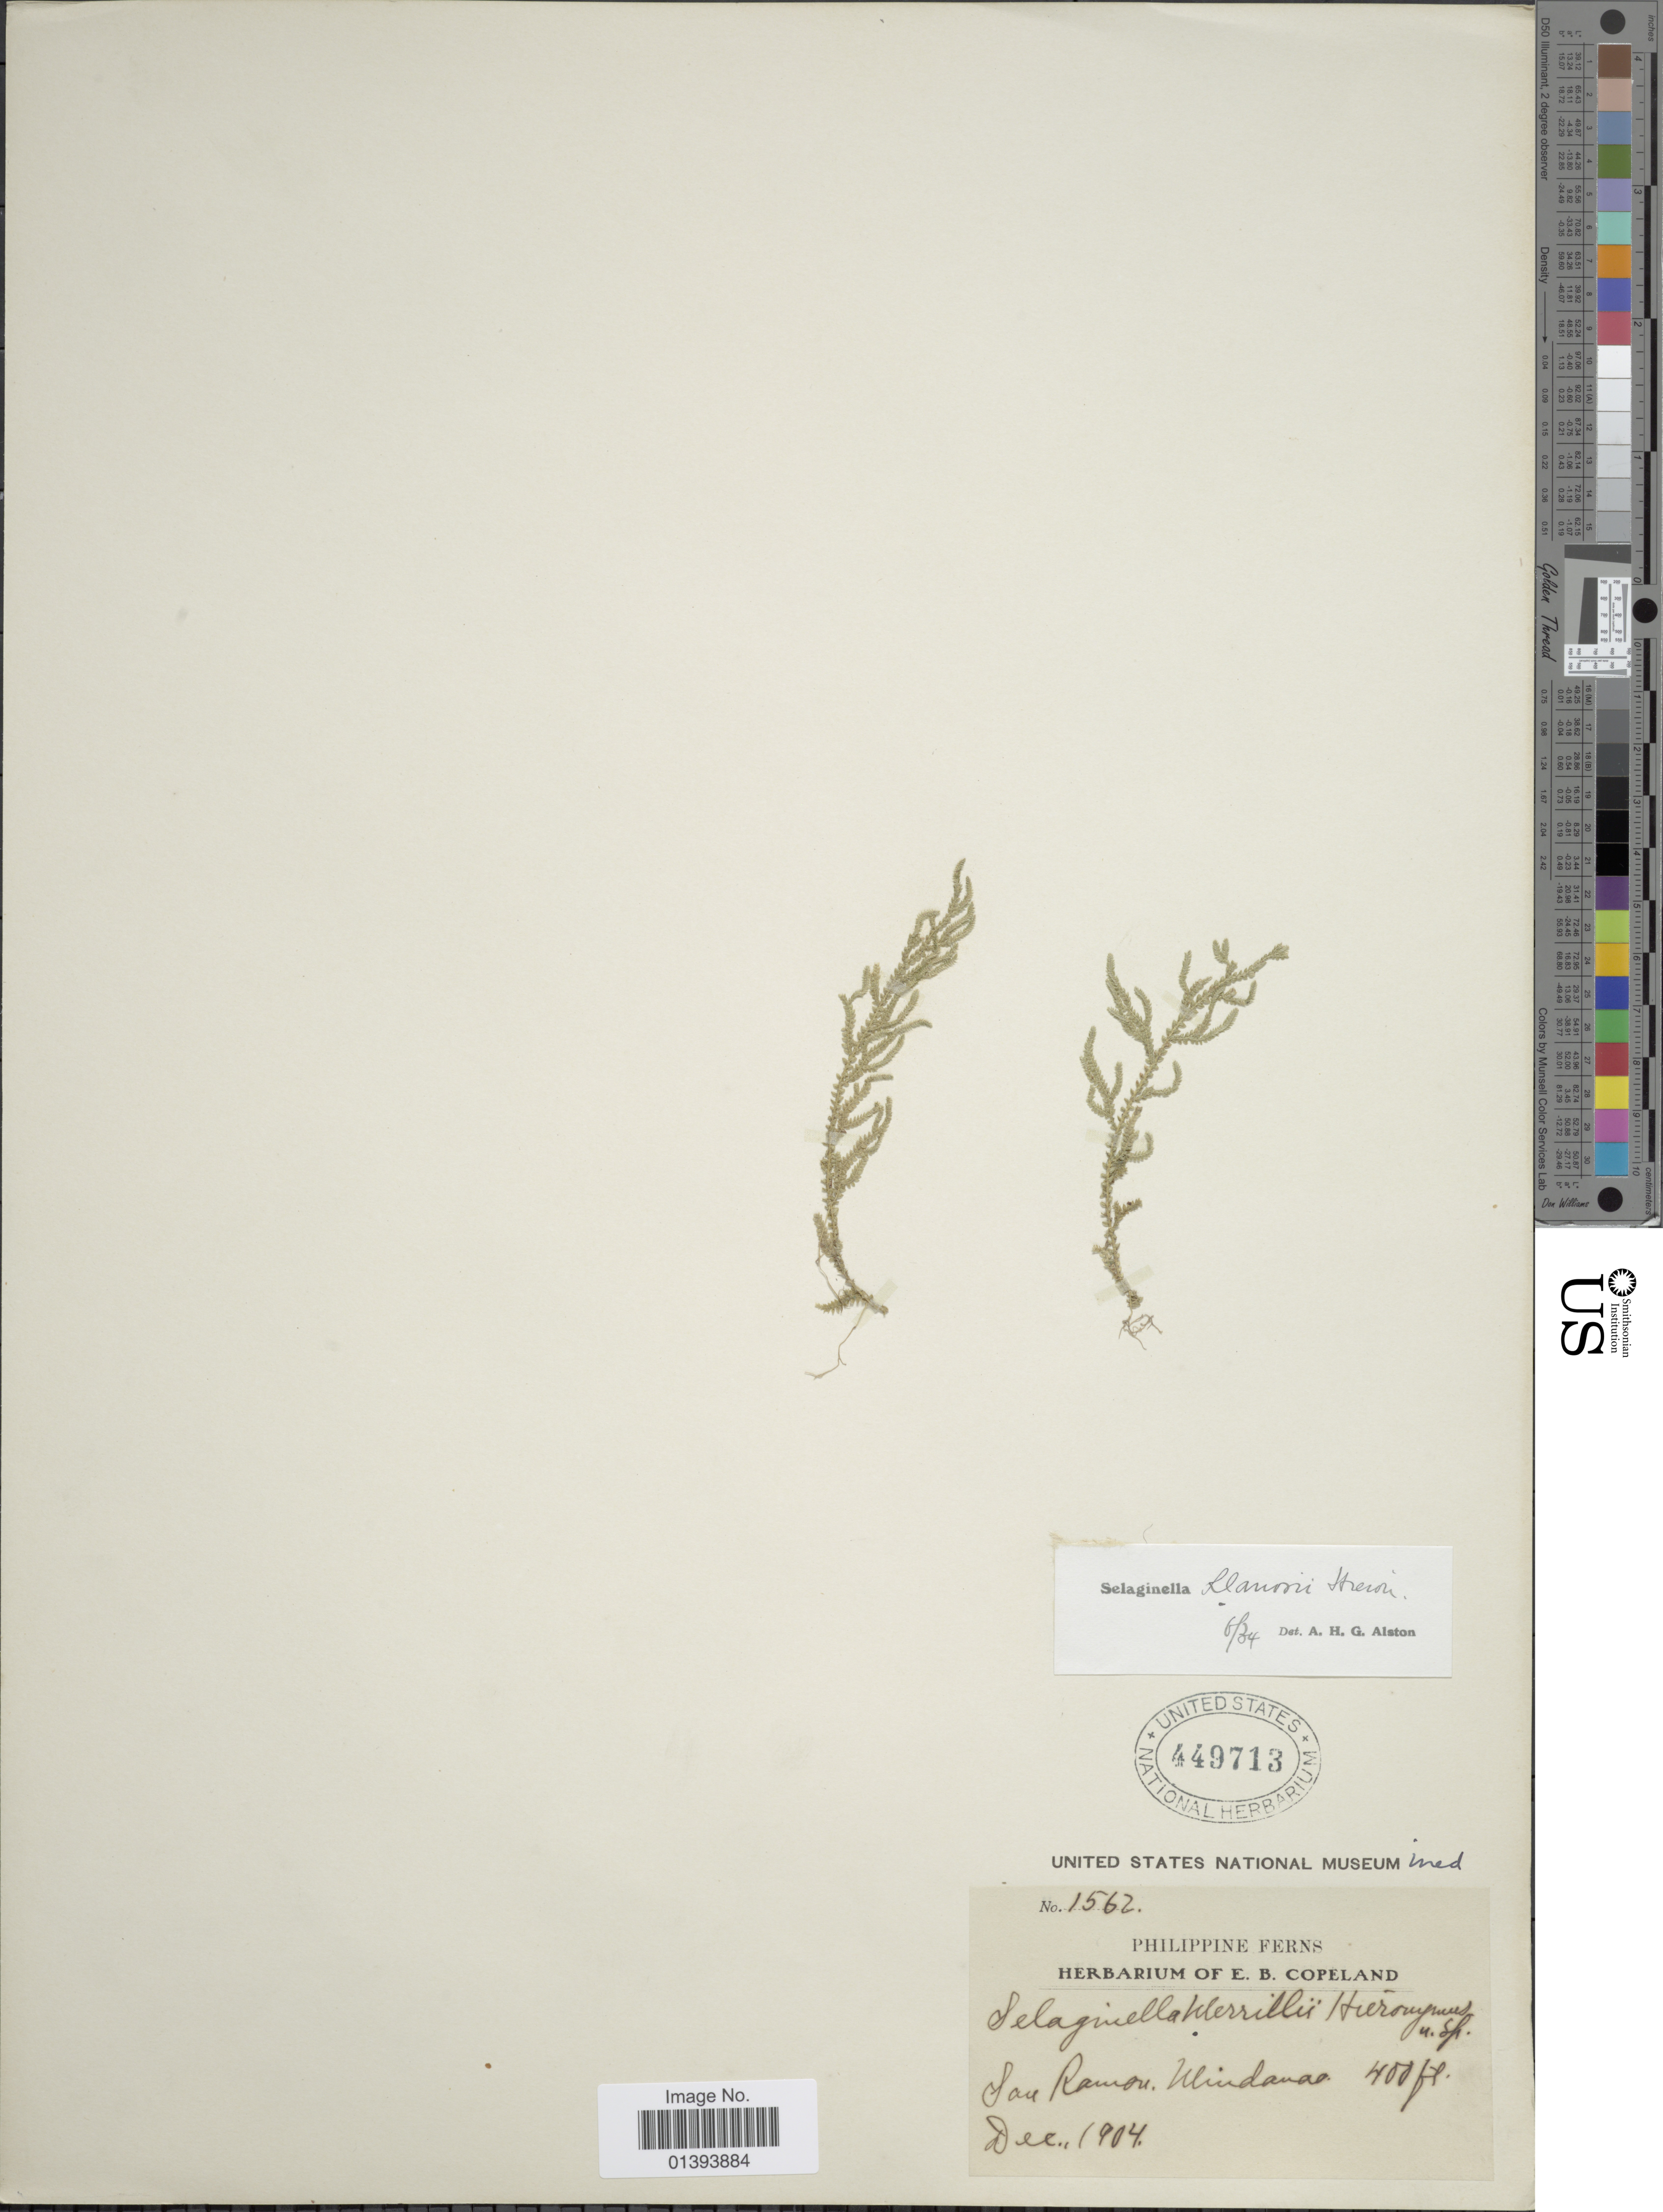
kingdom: Plantae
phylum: Tracheophyta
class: Lycopodiopsida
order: Selaginellales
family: Selaginellaceae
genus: Selaginella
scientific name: Selaginella llanosii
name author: Hieron. in Elmer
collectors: ex herb. E. B. Copeland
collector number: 1562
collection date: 1904-12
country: Philippines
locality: San Ramos, Mindanao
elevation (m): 122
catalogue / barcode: US 449713